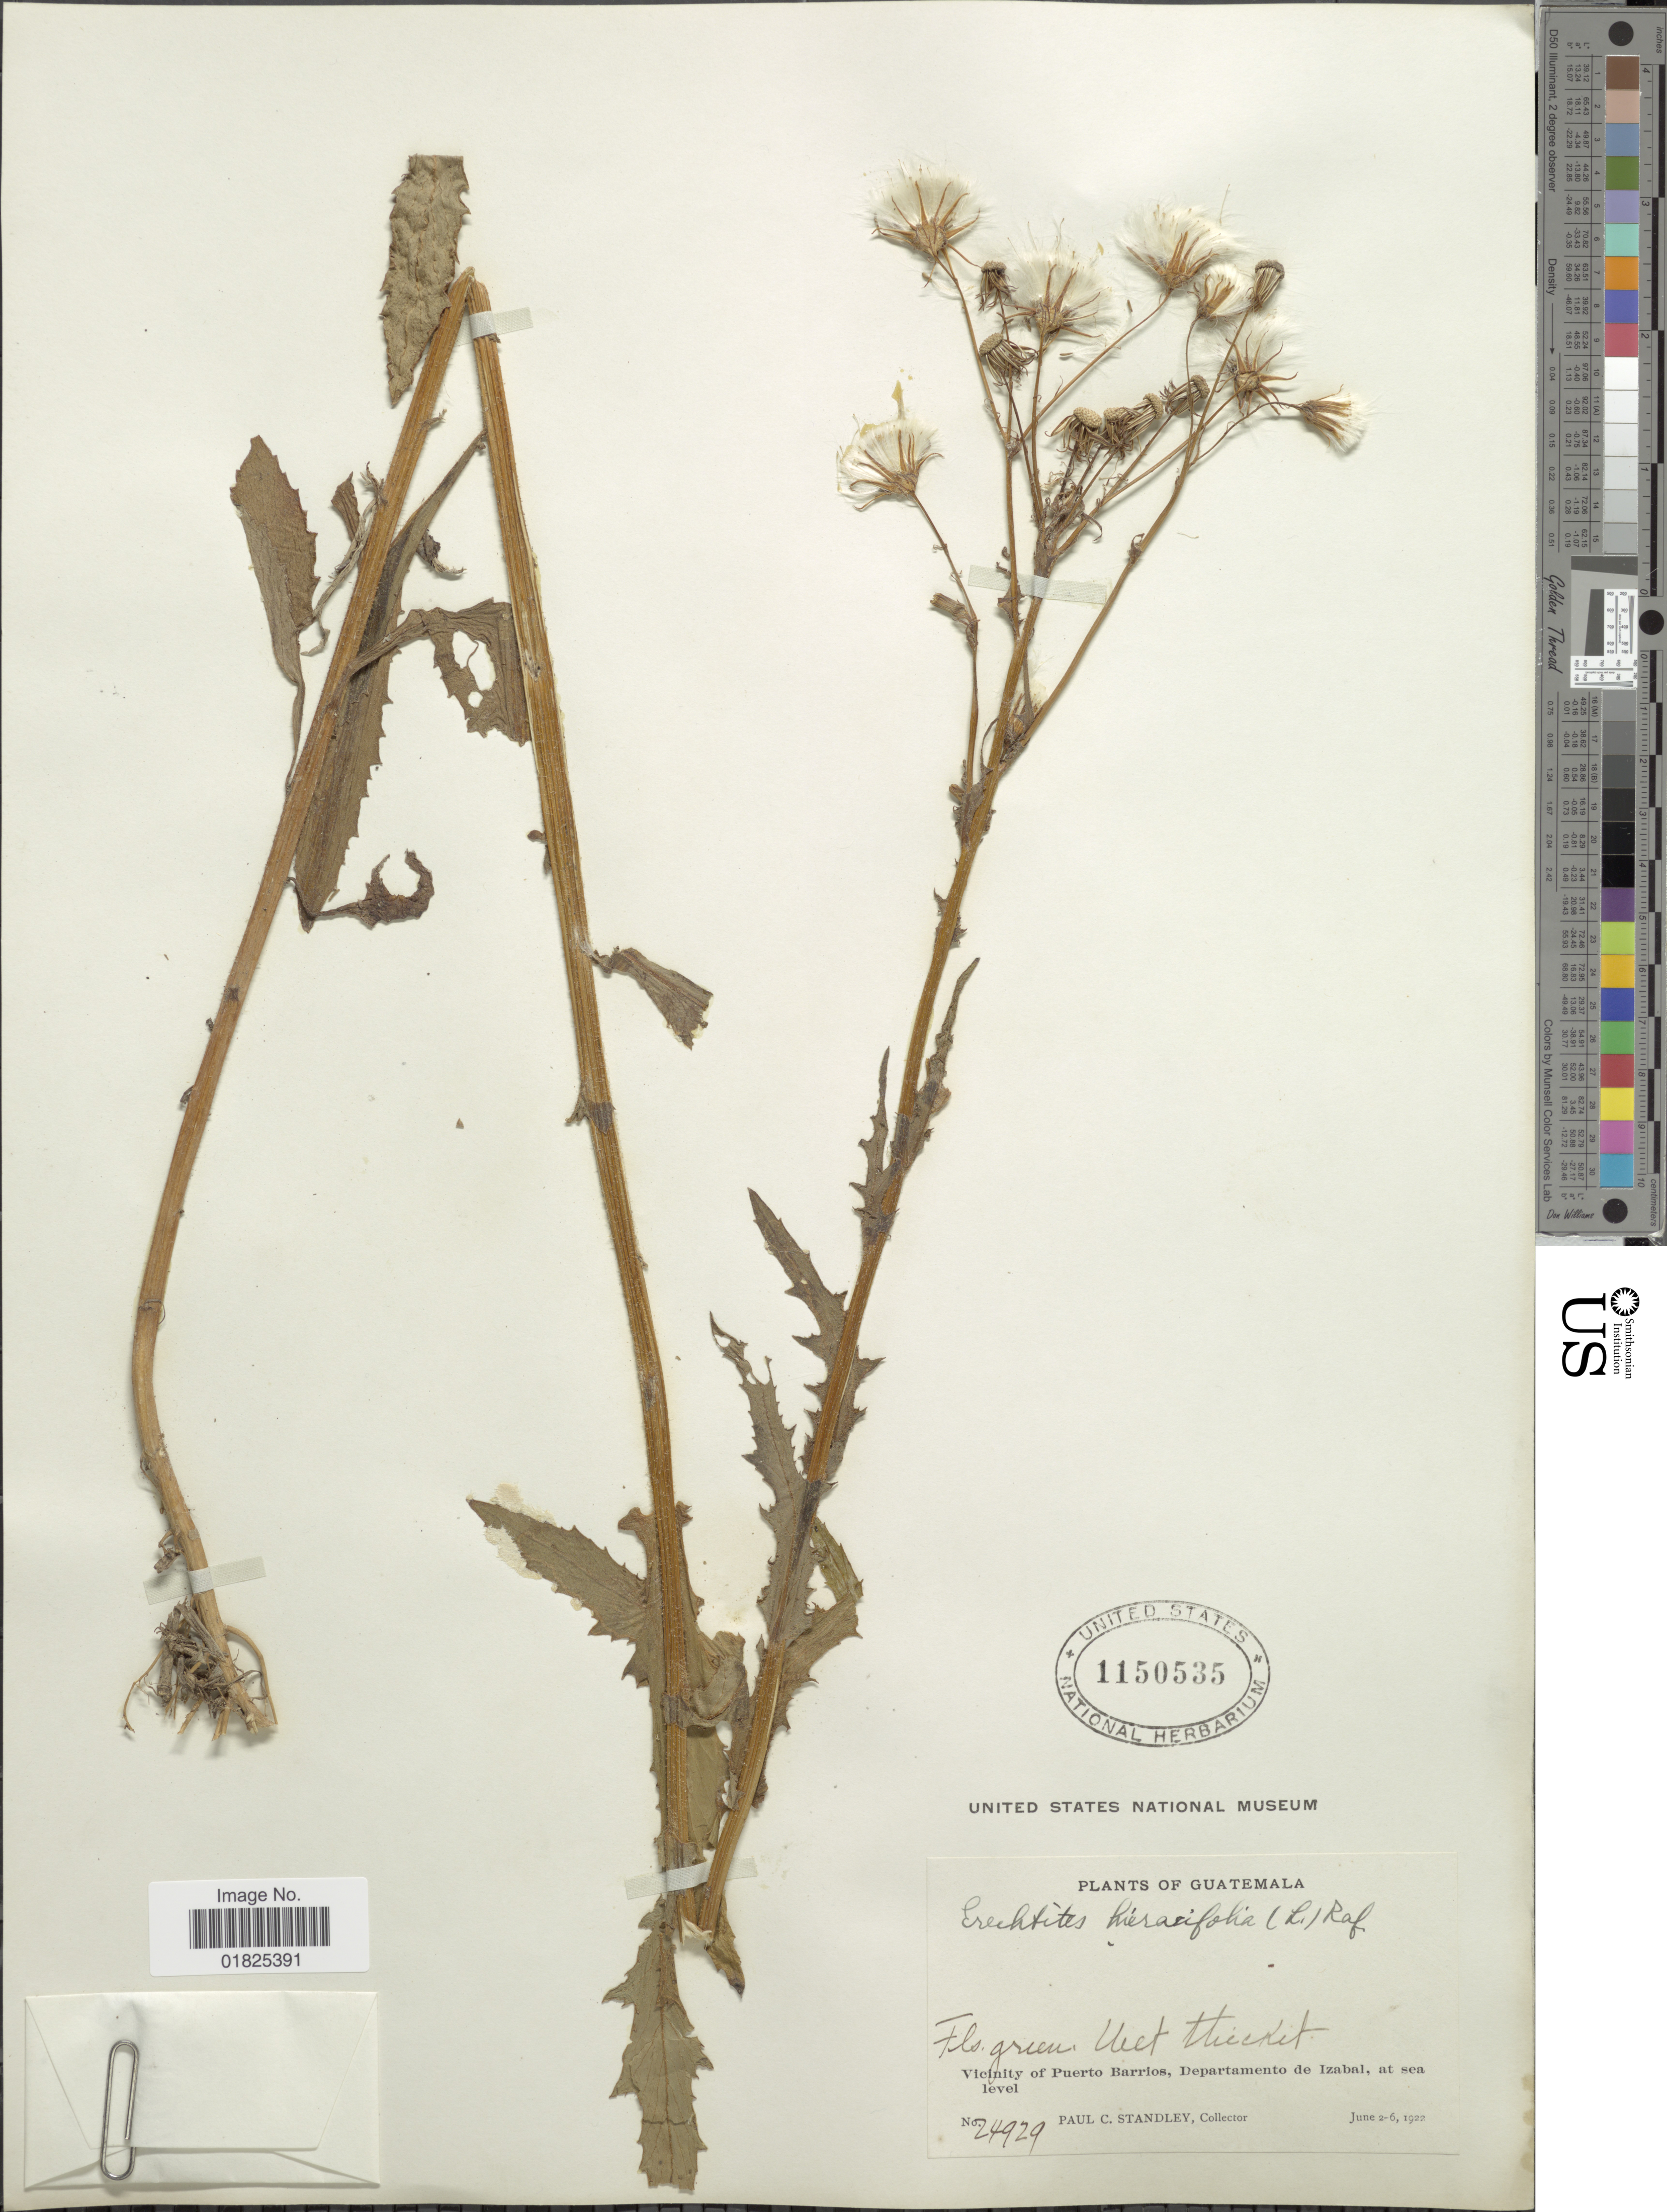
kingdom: Plantae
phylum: Tracheophyta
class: Magnoliopsida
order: Asterales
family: Asteraceae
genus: Erechtites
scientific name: Erechtites hieraciifolius var. cacaliodes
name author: (Fisch. ex Spreng.) Less. ex Griseb.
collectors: P. C. Standley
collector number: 24929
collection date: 1922-06-02/1922-06-06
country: Guatemala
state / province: Izabal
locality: Vicinity of Puerto Barrios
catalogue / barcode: US 1150535